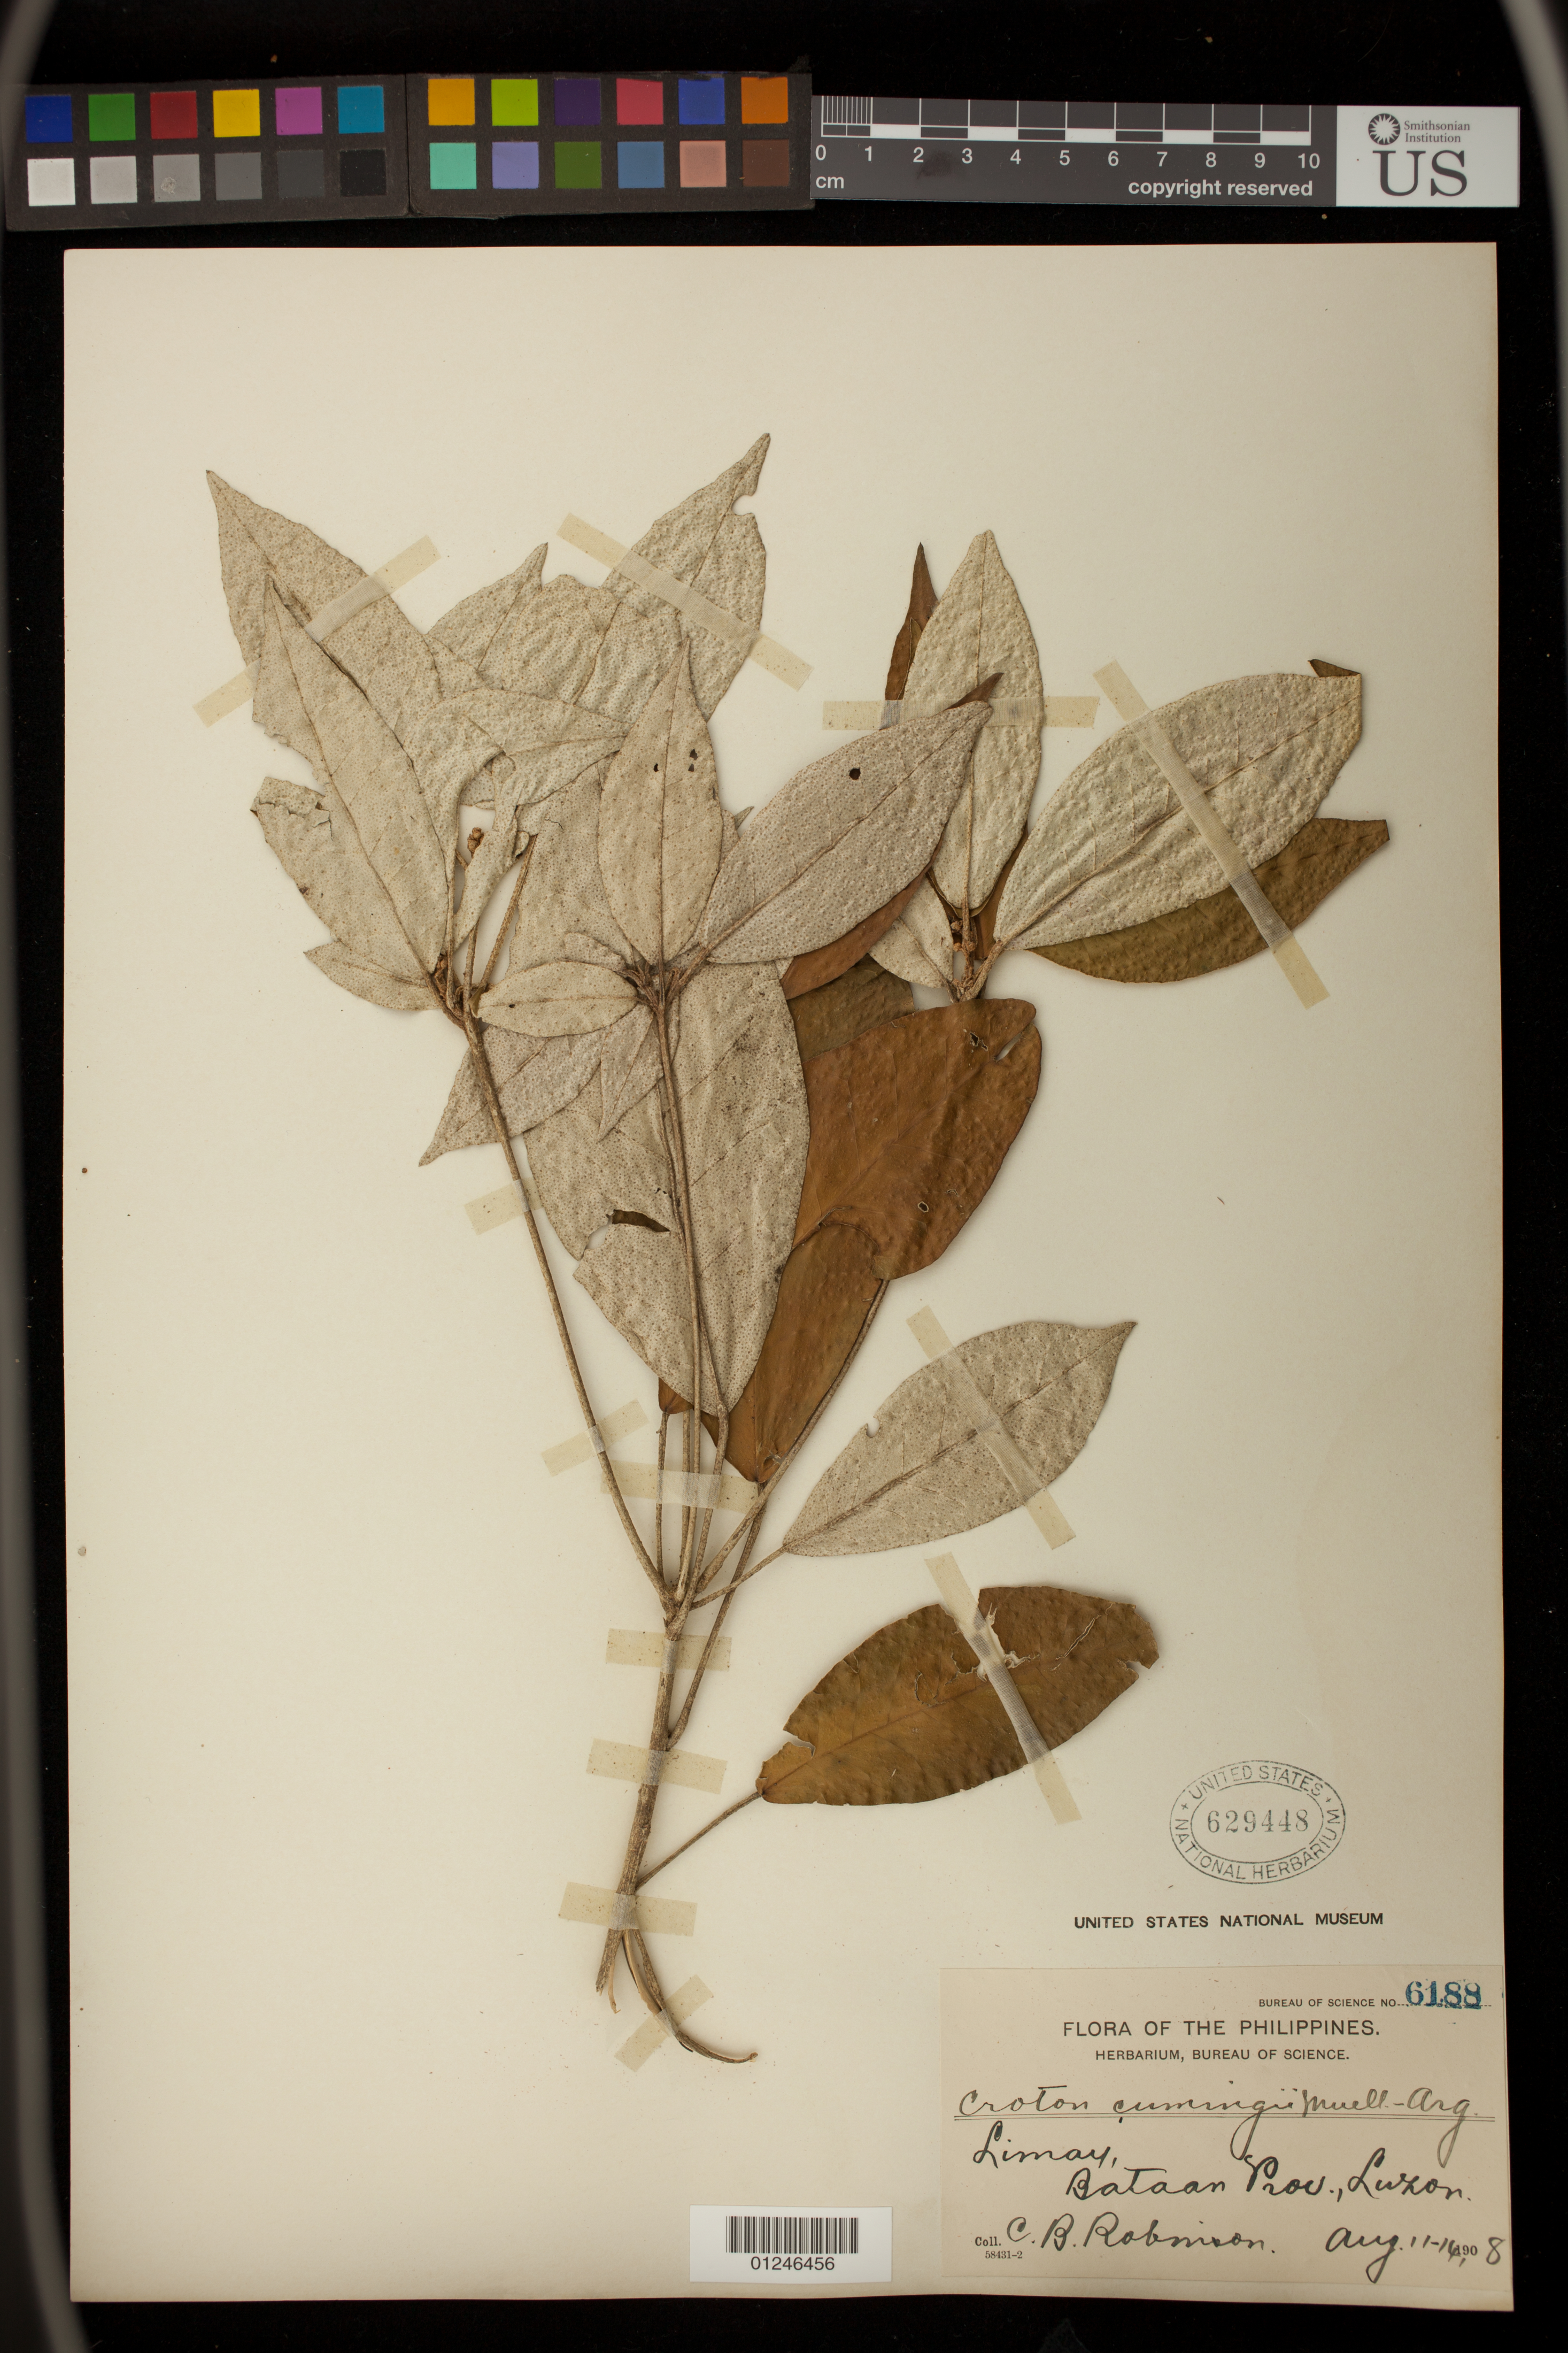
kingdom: Plantae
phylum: Tracheophyta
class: Magnoliopsida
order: Malpighiales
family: Euphorbiaceae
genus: Croton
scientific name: Croton cascarilloides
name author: Raeusch.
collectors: C. Robinson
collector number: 6188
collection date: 1908-08-11/1908-08-16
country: Philippines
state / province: Central Luzon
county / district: Bataan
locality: Bataan, Limay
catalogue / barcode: US 629448